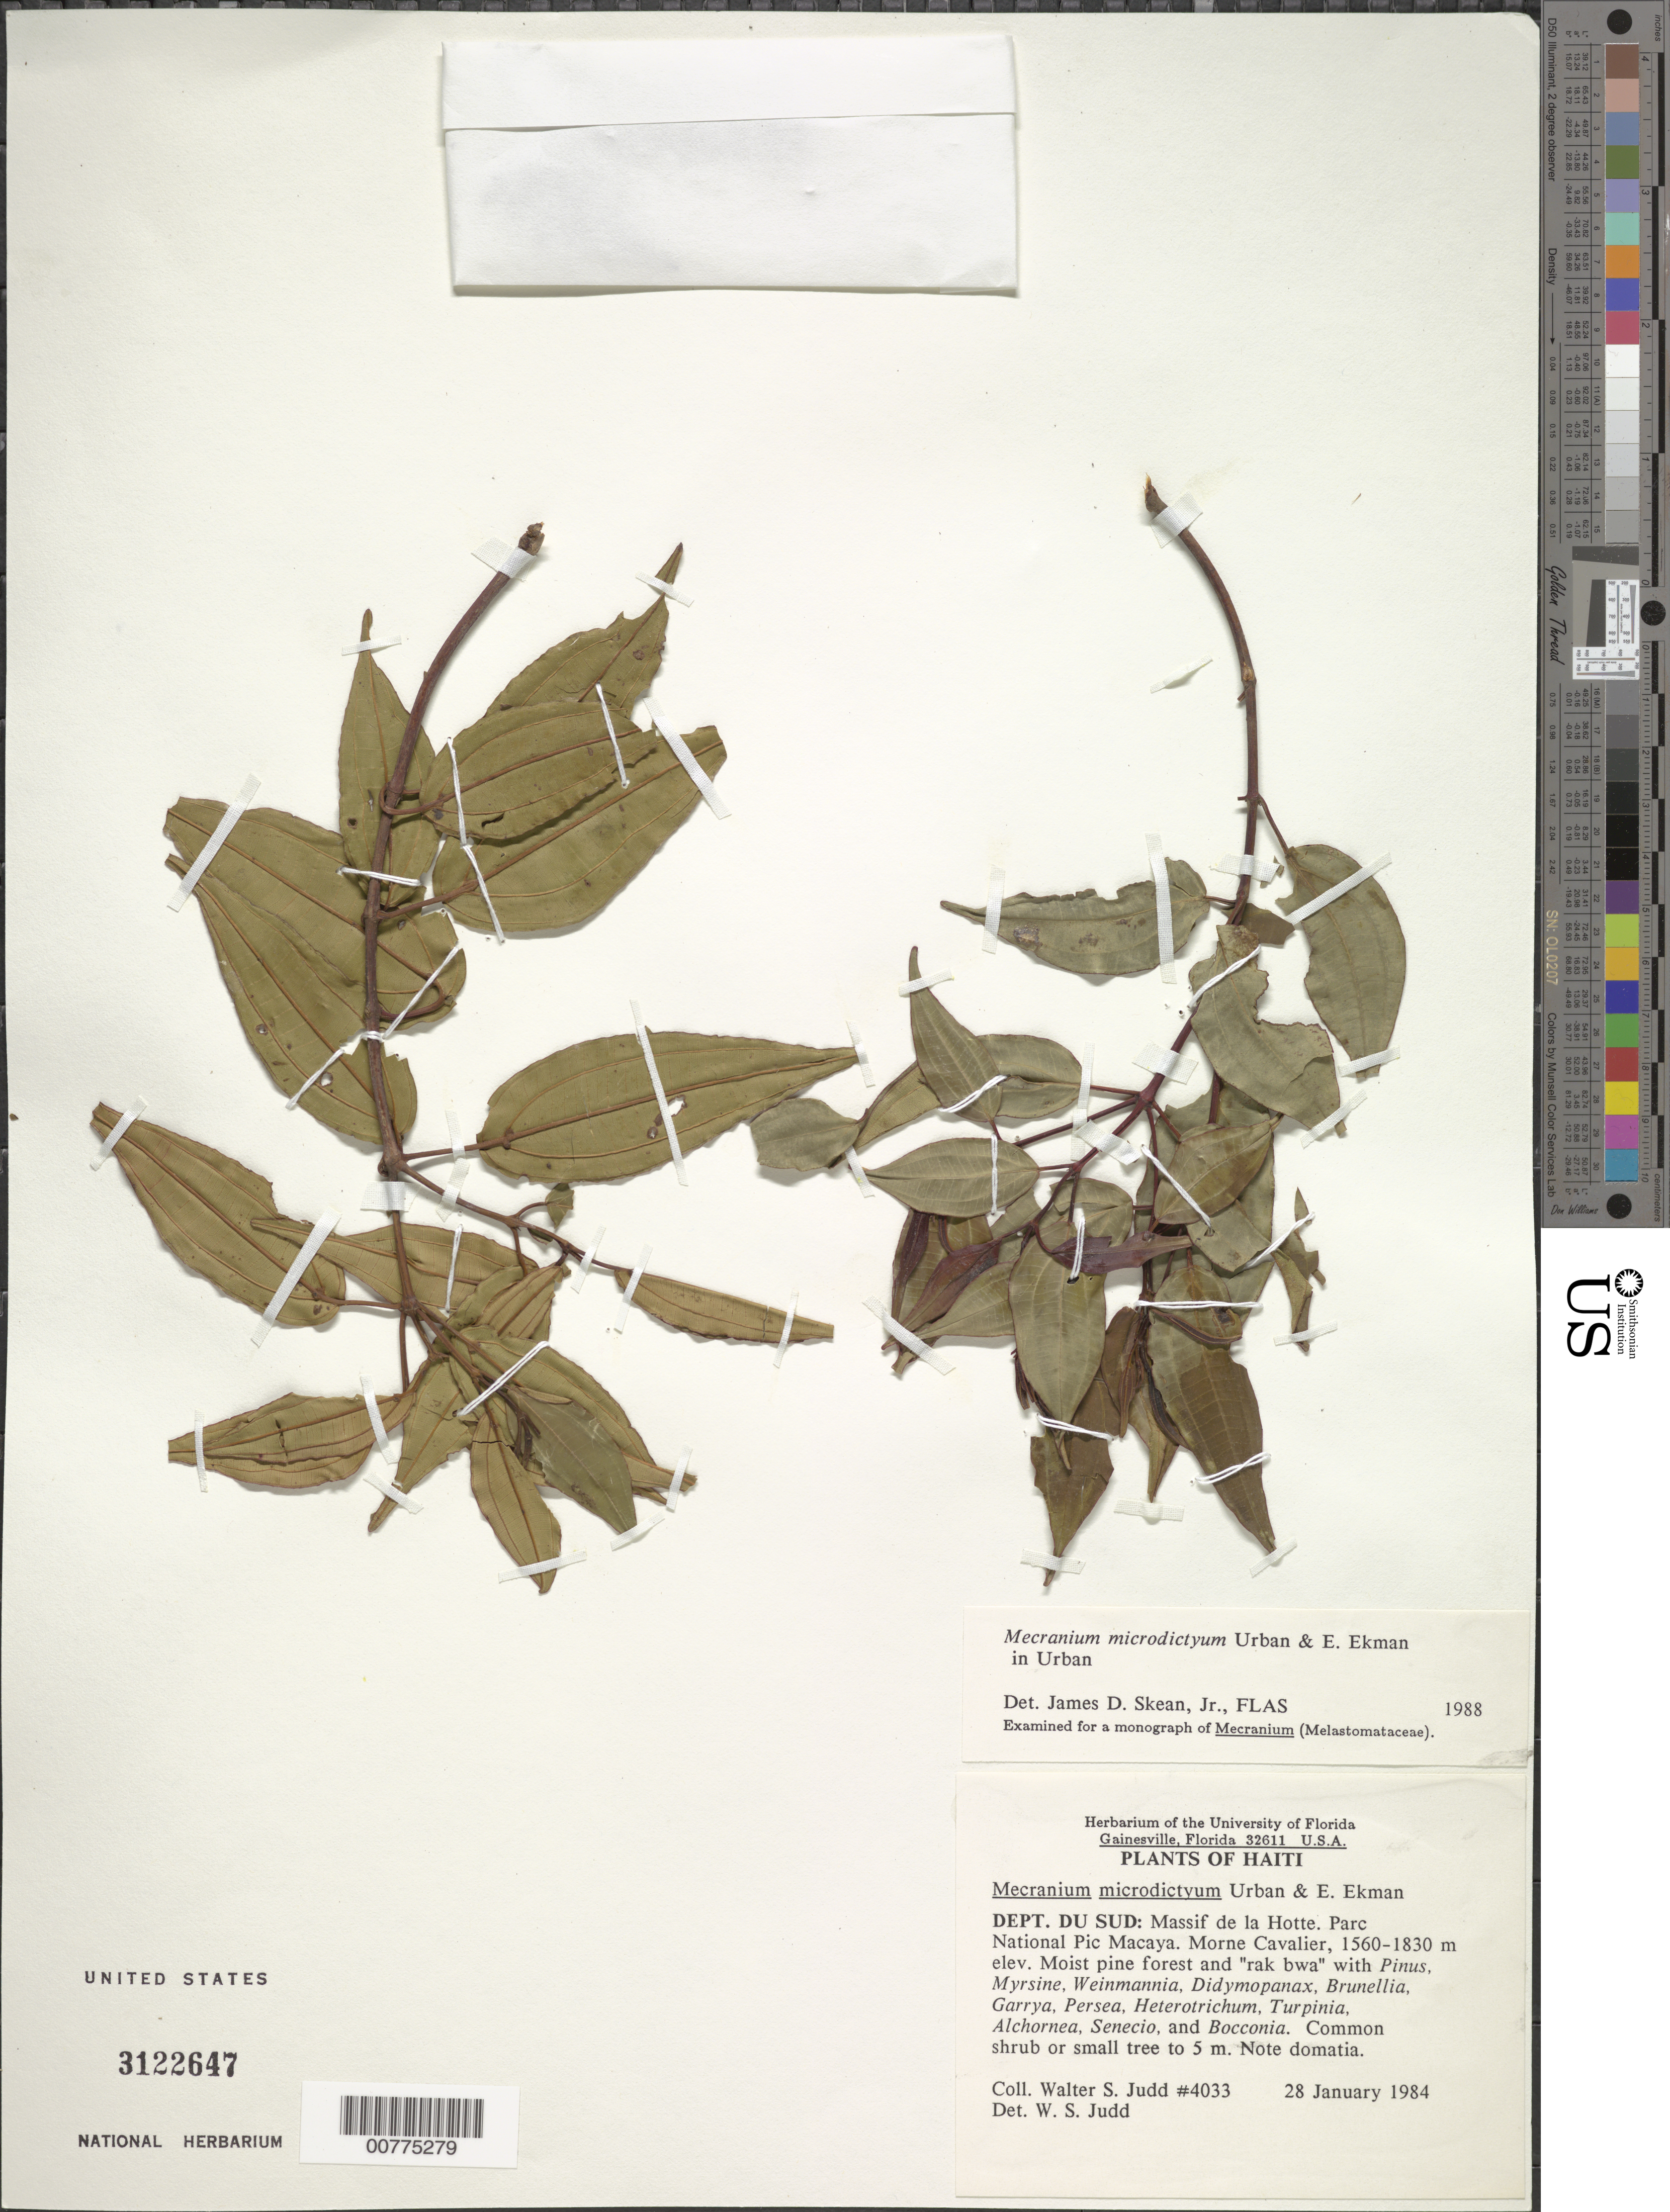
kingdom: Plantae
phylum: Tracheophyta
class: Magnoliopsida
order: Myrtales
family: Melastomataceae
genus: Mecranium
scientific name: Mecranium microdictyum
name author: Urb. & Ekman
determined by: Skean, J. D., Jr.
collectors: W. S. Judd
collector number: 4033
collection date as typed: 28 Jan 1984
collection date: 1984-01-28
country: Haiti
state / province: Sud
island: Hispaniola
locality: Massif de la Hotte, Parc National Pic Macaya, Morne Cavalier.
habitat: Moist pine forest and "rak bwa" with Pinus, Myrsine, Weinmannia, Didymopanax, Brunellia, Garrya, Persea, Heterotrichum, etc.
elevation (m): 1560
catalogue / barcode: US 3122647